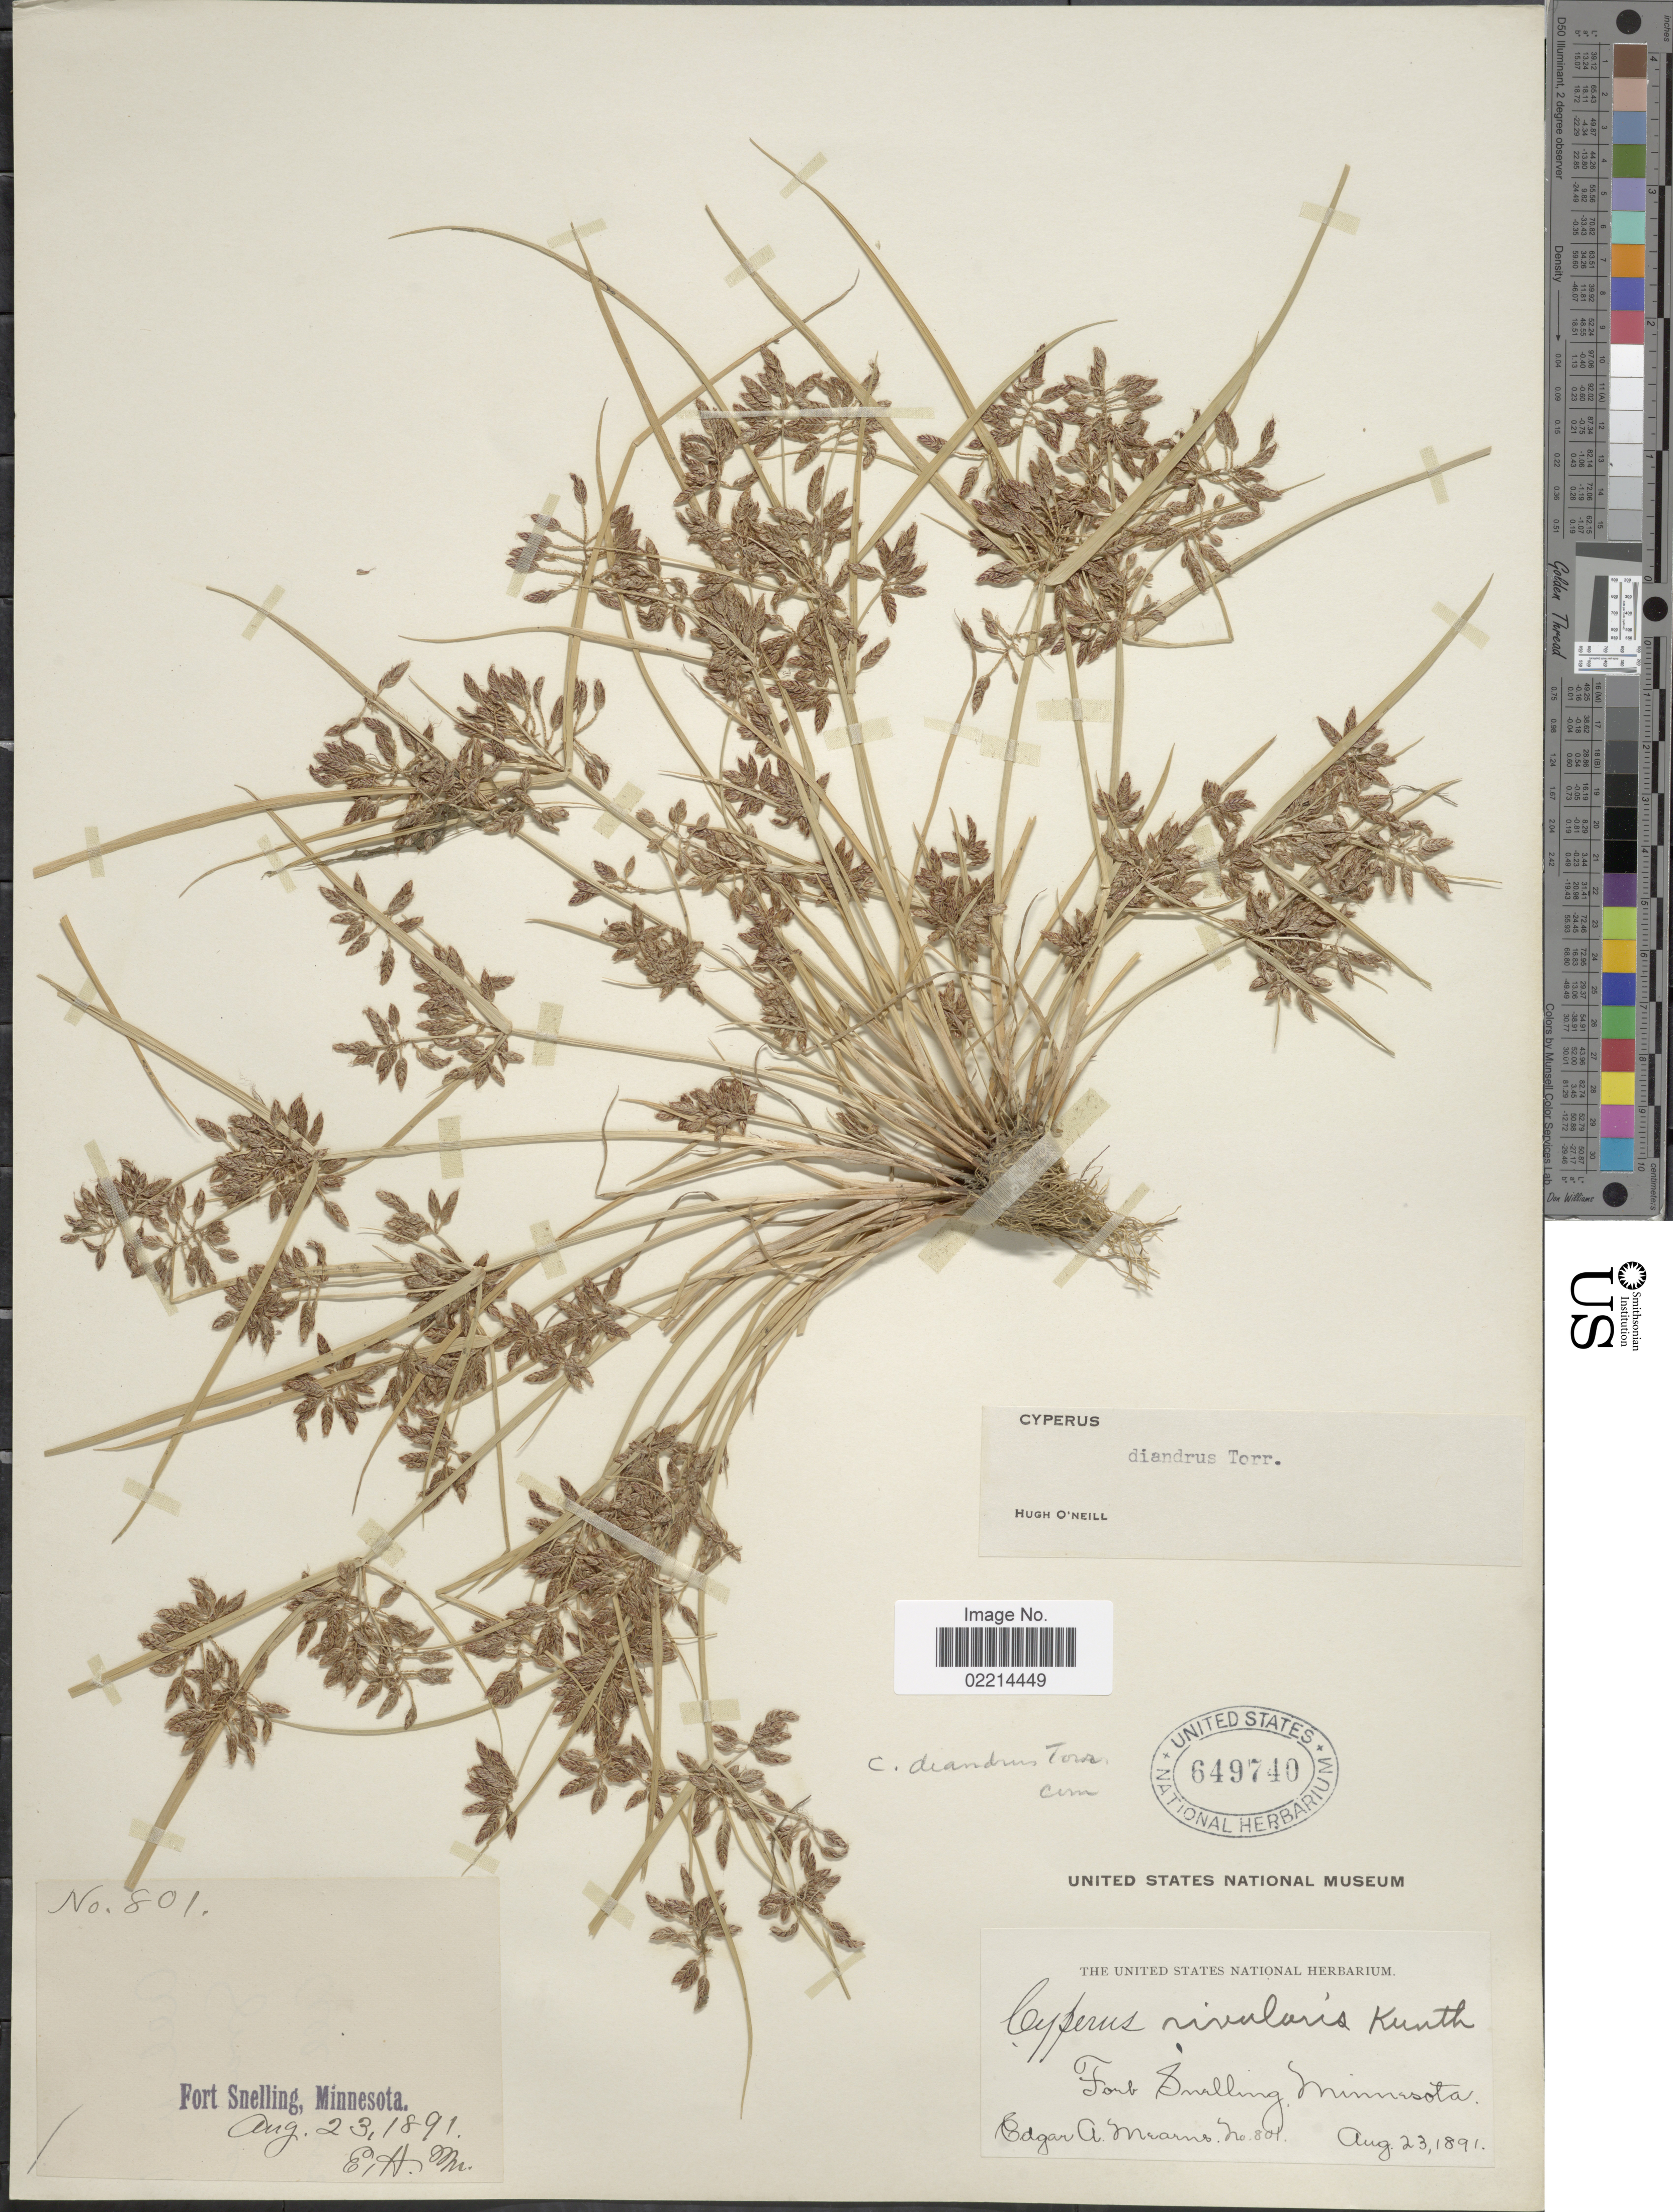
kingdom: Plantae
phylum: Tracheophyta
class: Liliopsida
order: Poales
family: Cyperaceae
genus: Cyperus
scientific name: Cyperus diandrus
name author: Torr.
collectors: E. A. Mearns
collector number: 801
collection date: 1891-08-23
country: United States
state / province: Minnesota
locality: Fort Snelling.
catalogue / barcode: US 649740